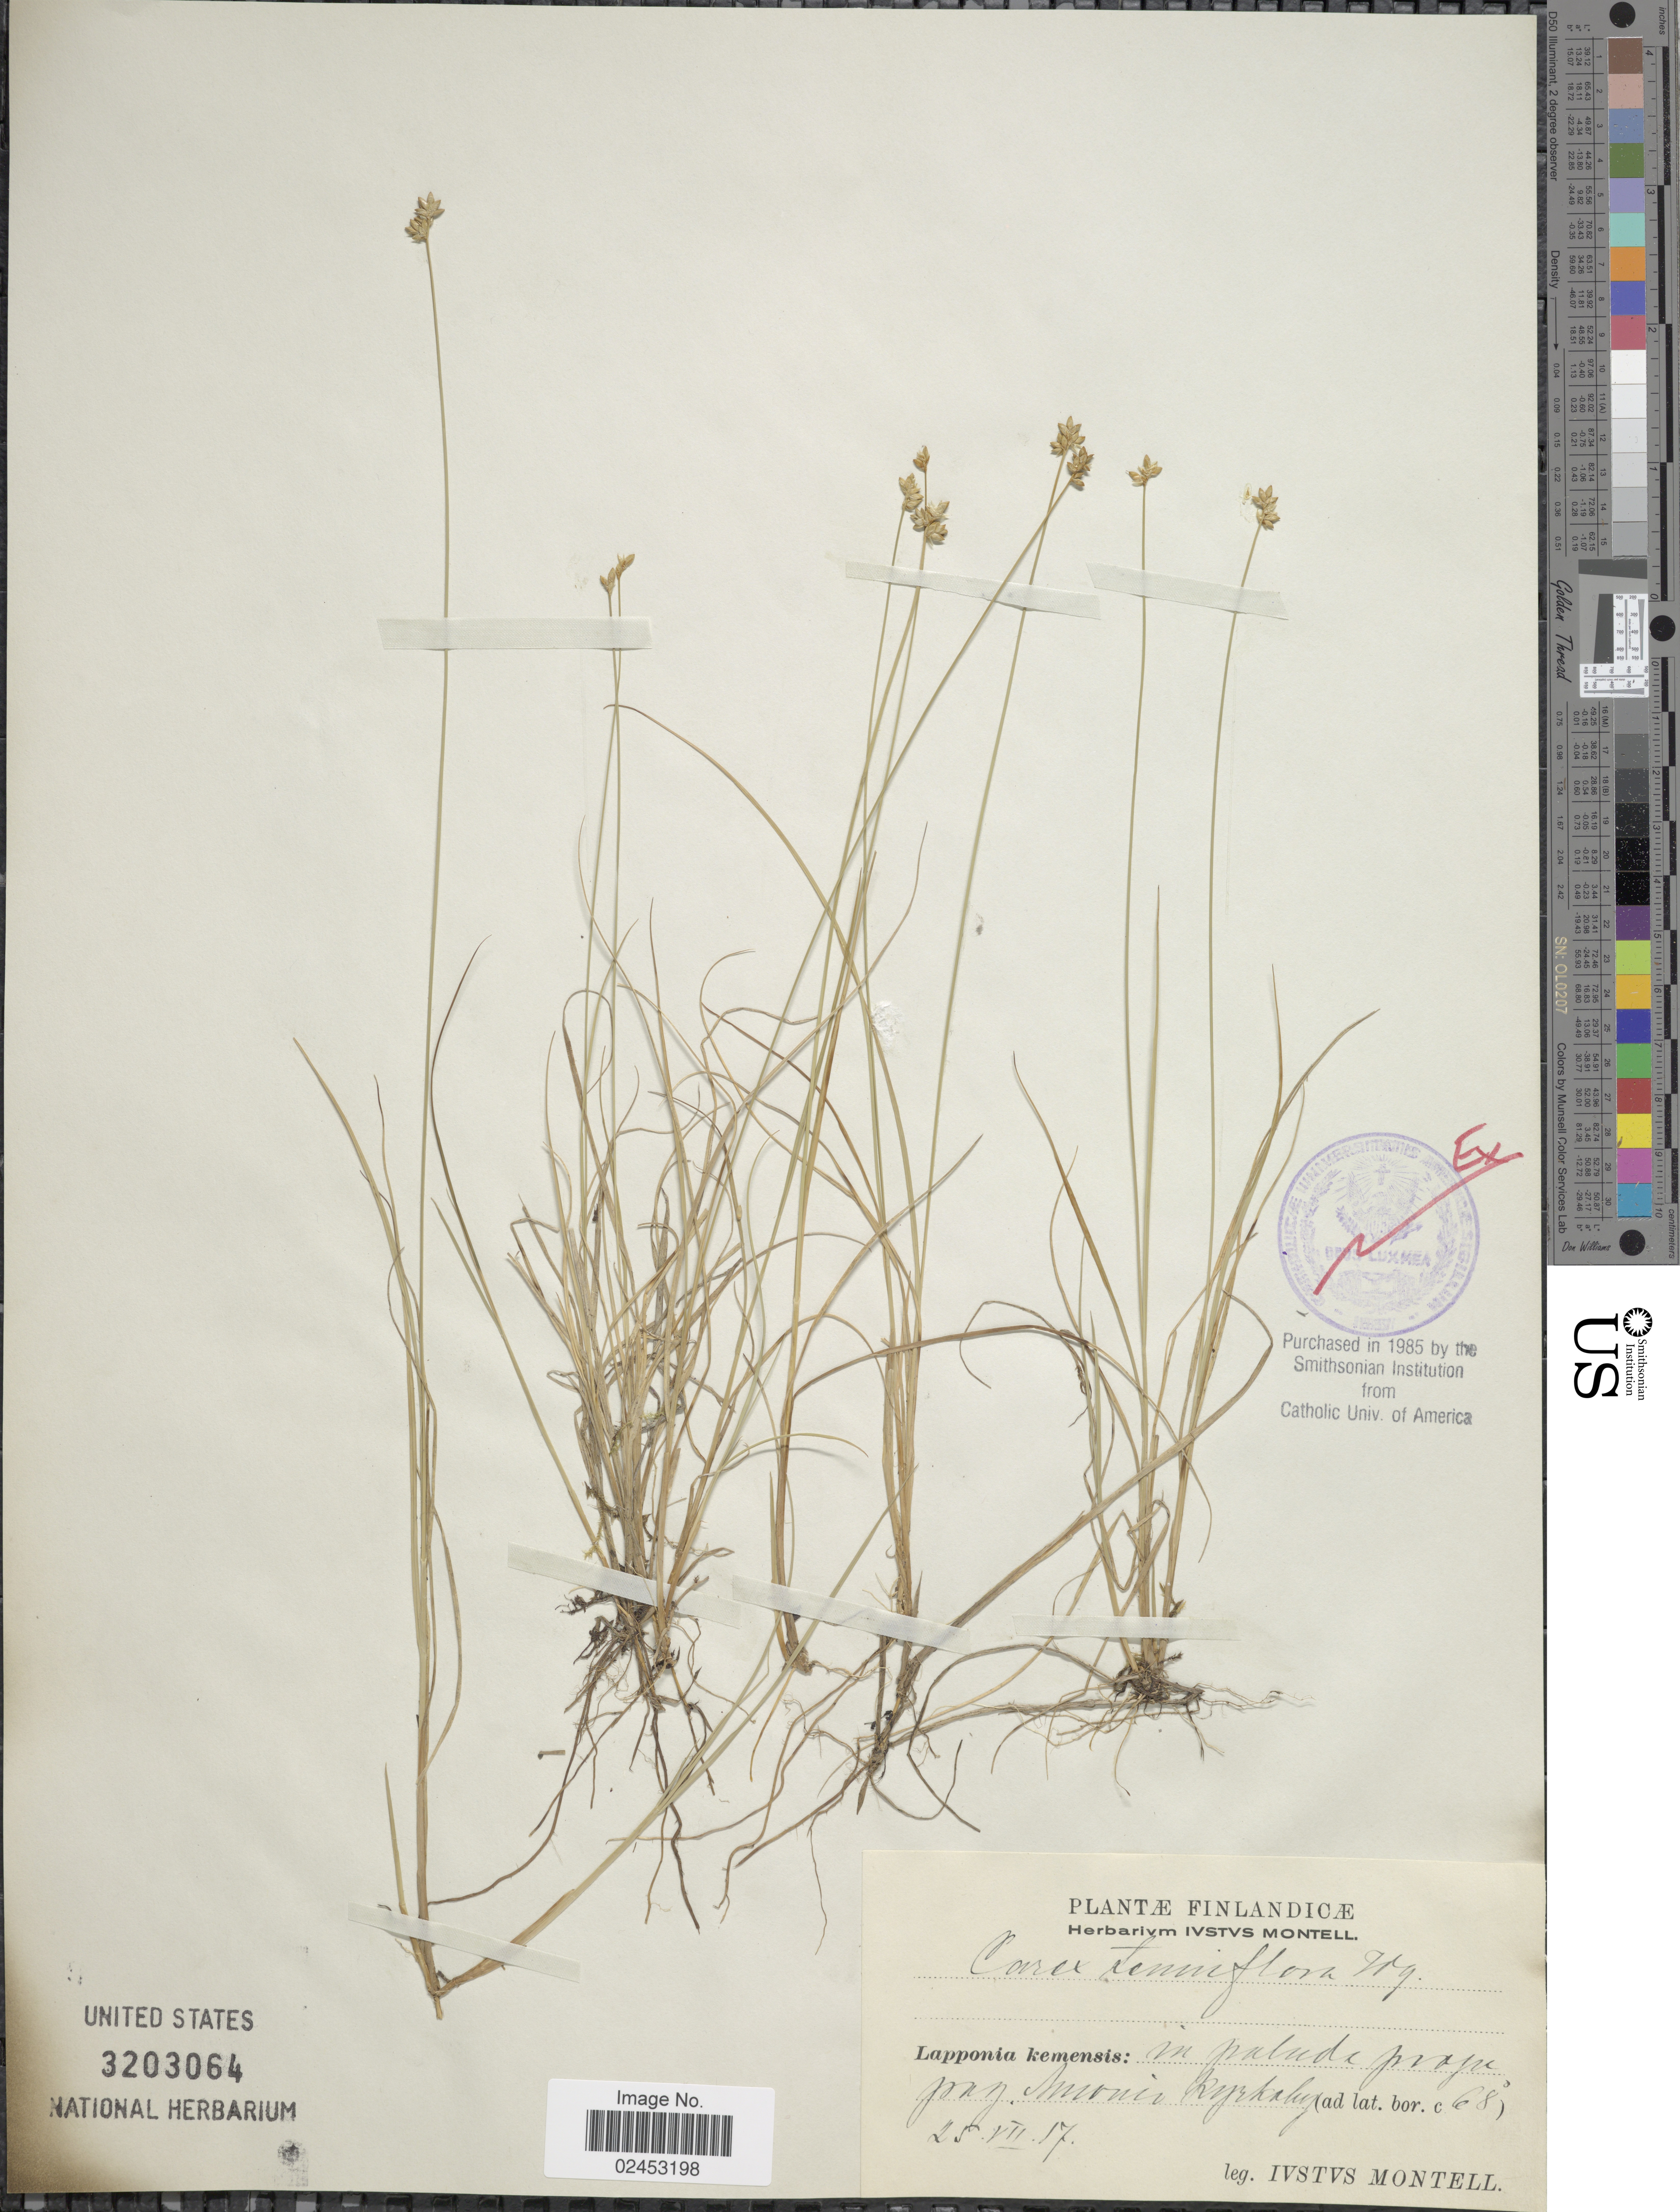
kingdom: Plantae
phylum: Tracheophyta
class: Liliopsida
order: Poales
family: Cyperaceae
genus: Carex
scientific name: Carex tenuiflora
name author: Wahlenb.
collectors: I. Montell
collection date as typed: Transcribed d/m/y: 25/7/17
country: Finland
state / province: Lappi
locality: Muonio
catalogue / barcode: US 3203064